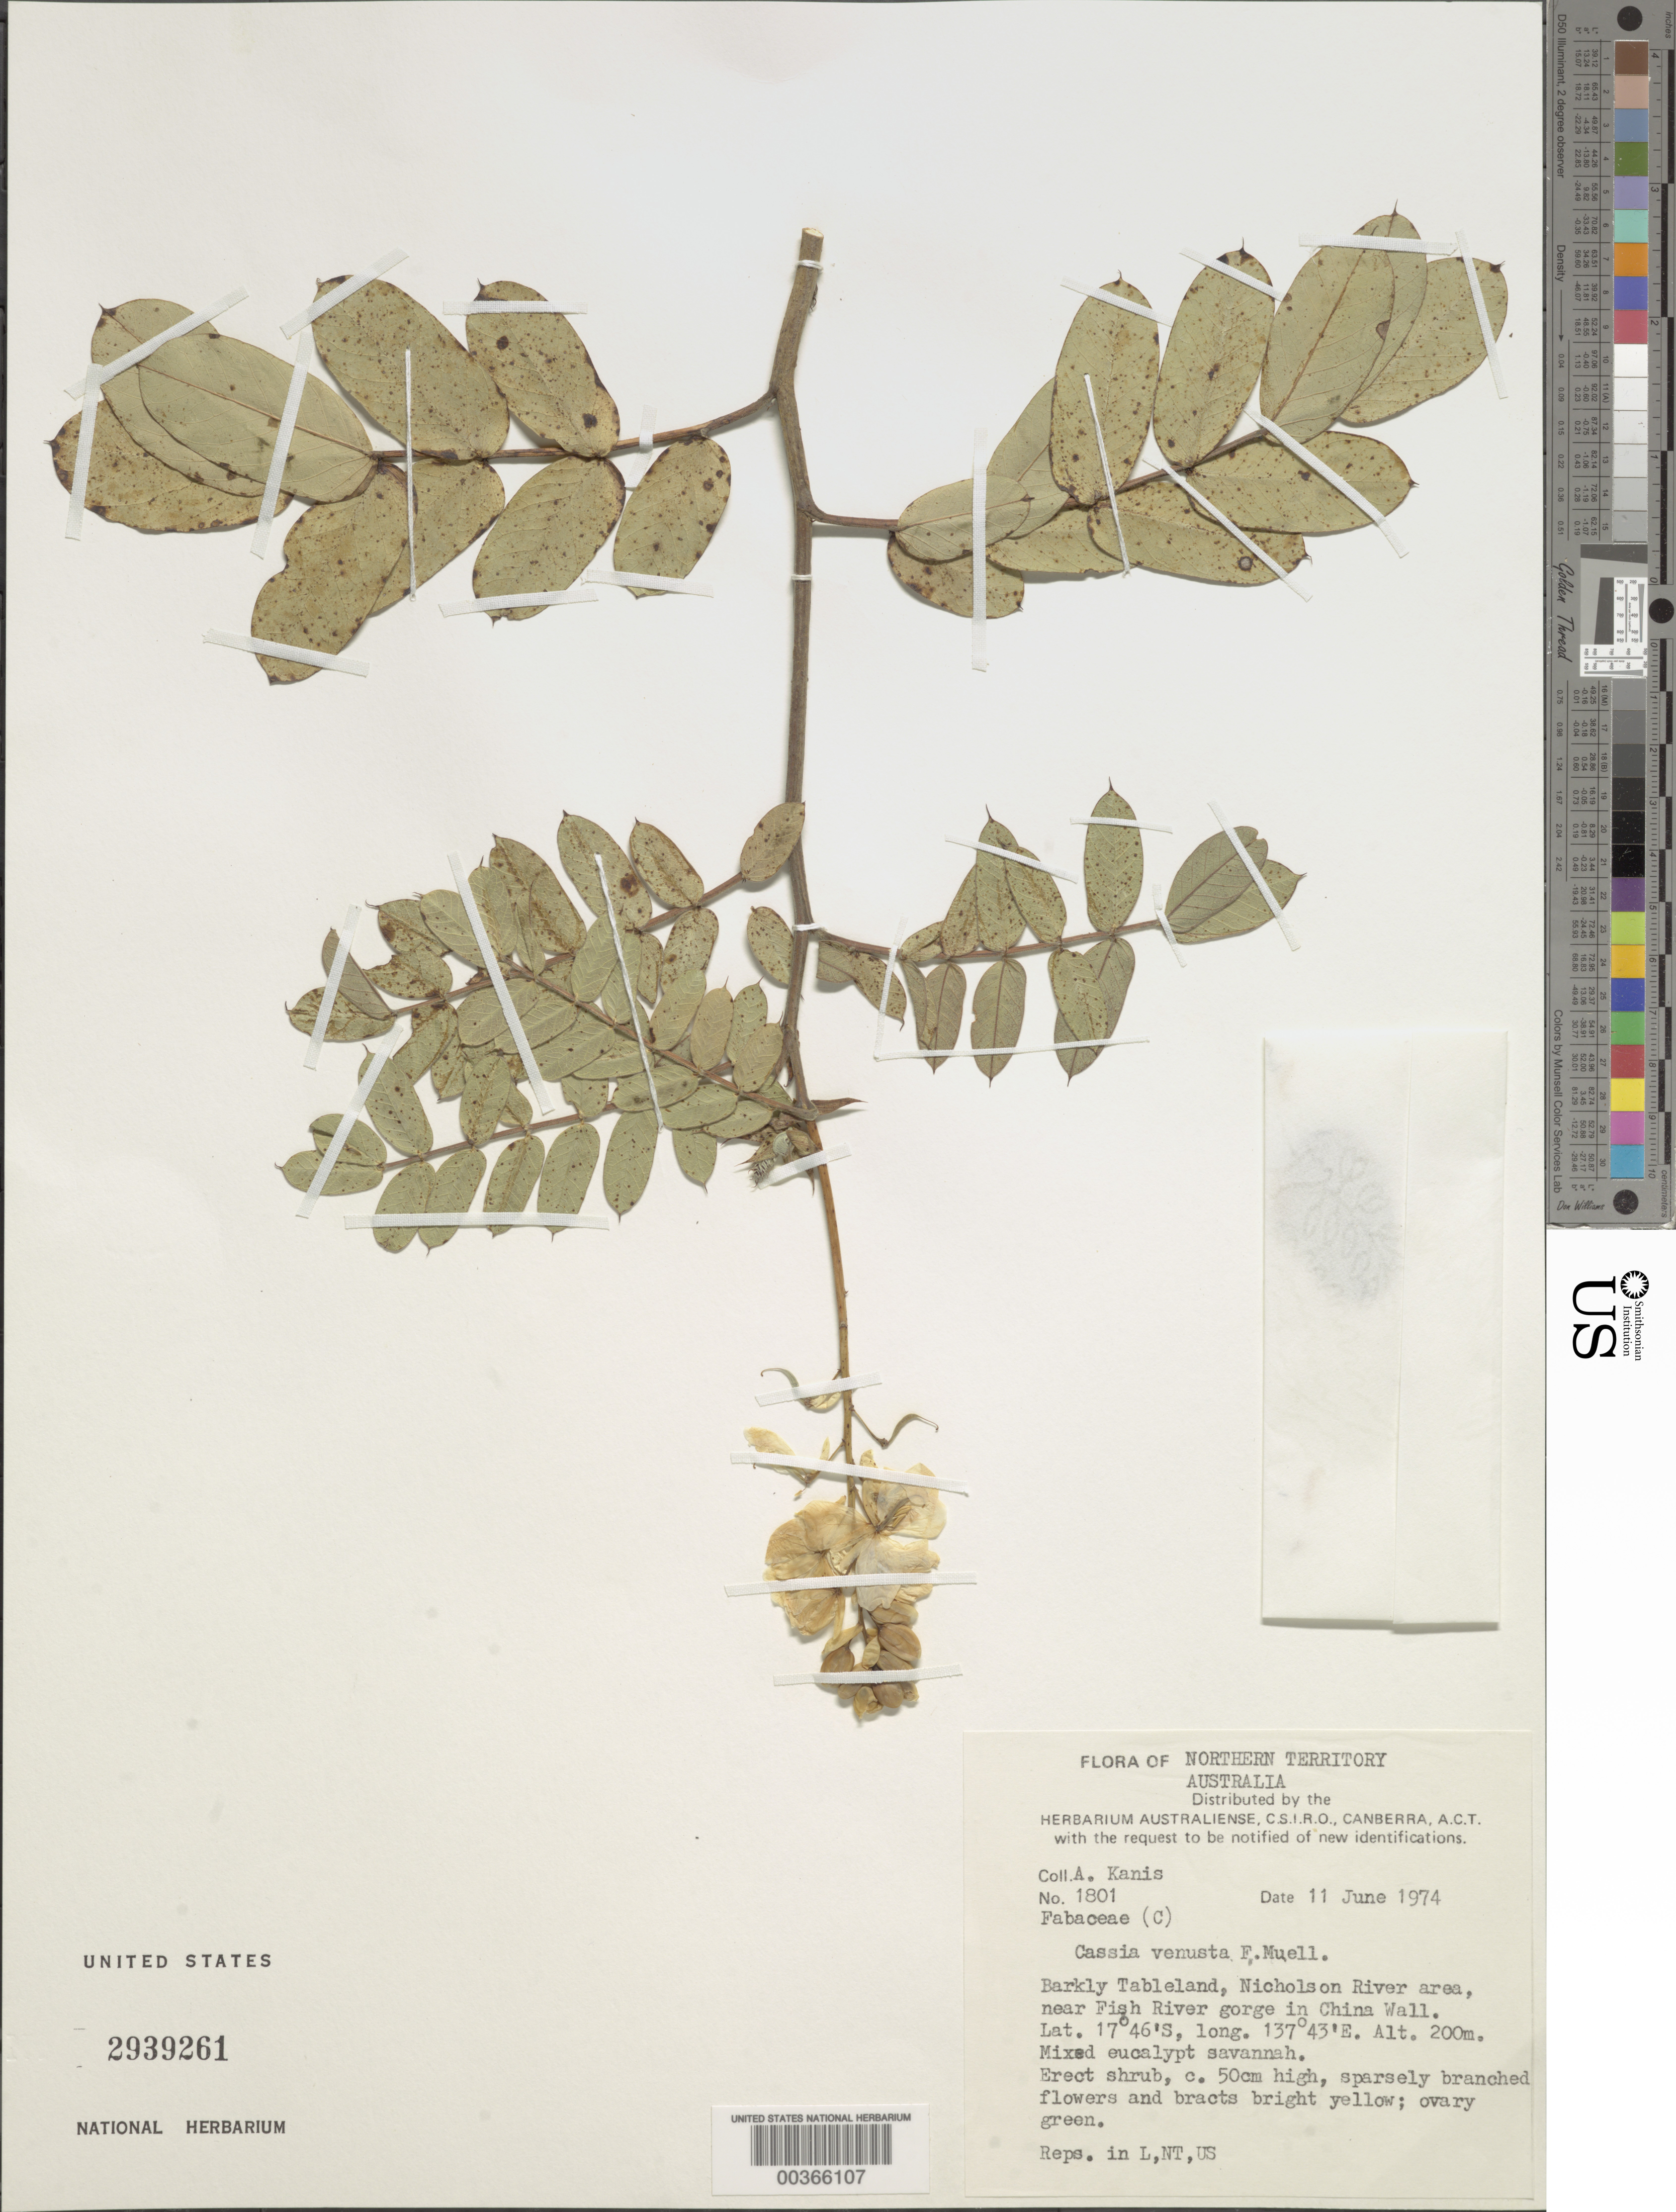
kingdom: Plantae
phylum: Tracheophyta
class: Magnoliopsida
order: Fabales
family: Fabaceae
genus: Senna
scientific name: Senna venusta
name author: (F. Muell.) Randell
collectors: A. Kanis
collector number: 1801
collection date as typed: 11 Jun 1974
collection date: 1974-06-11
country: Australia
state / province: Northern Territory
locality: Barkly tableland, nicholson river area, near fish river gorge in china wall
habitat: Mixed eucalypt savanna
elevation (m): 200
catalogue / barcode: US 2939261